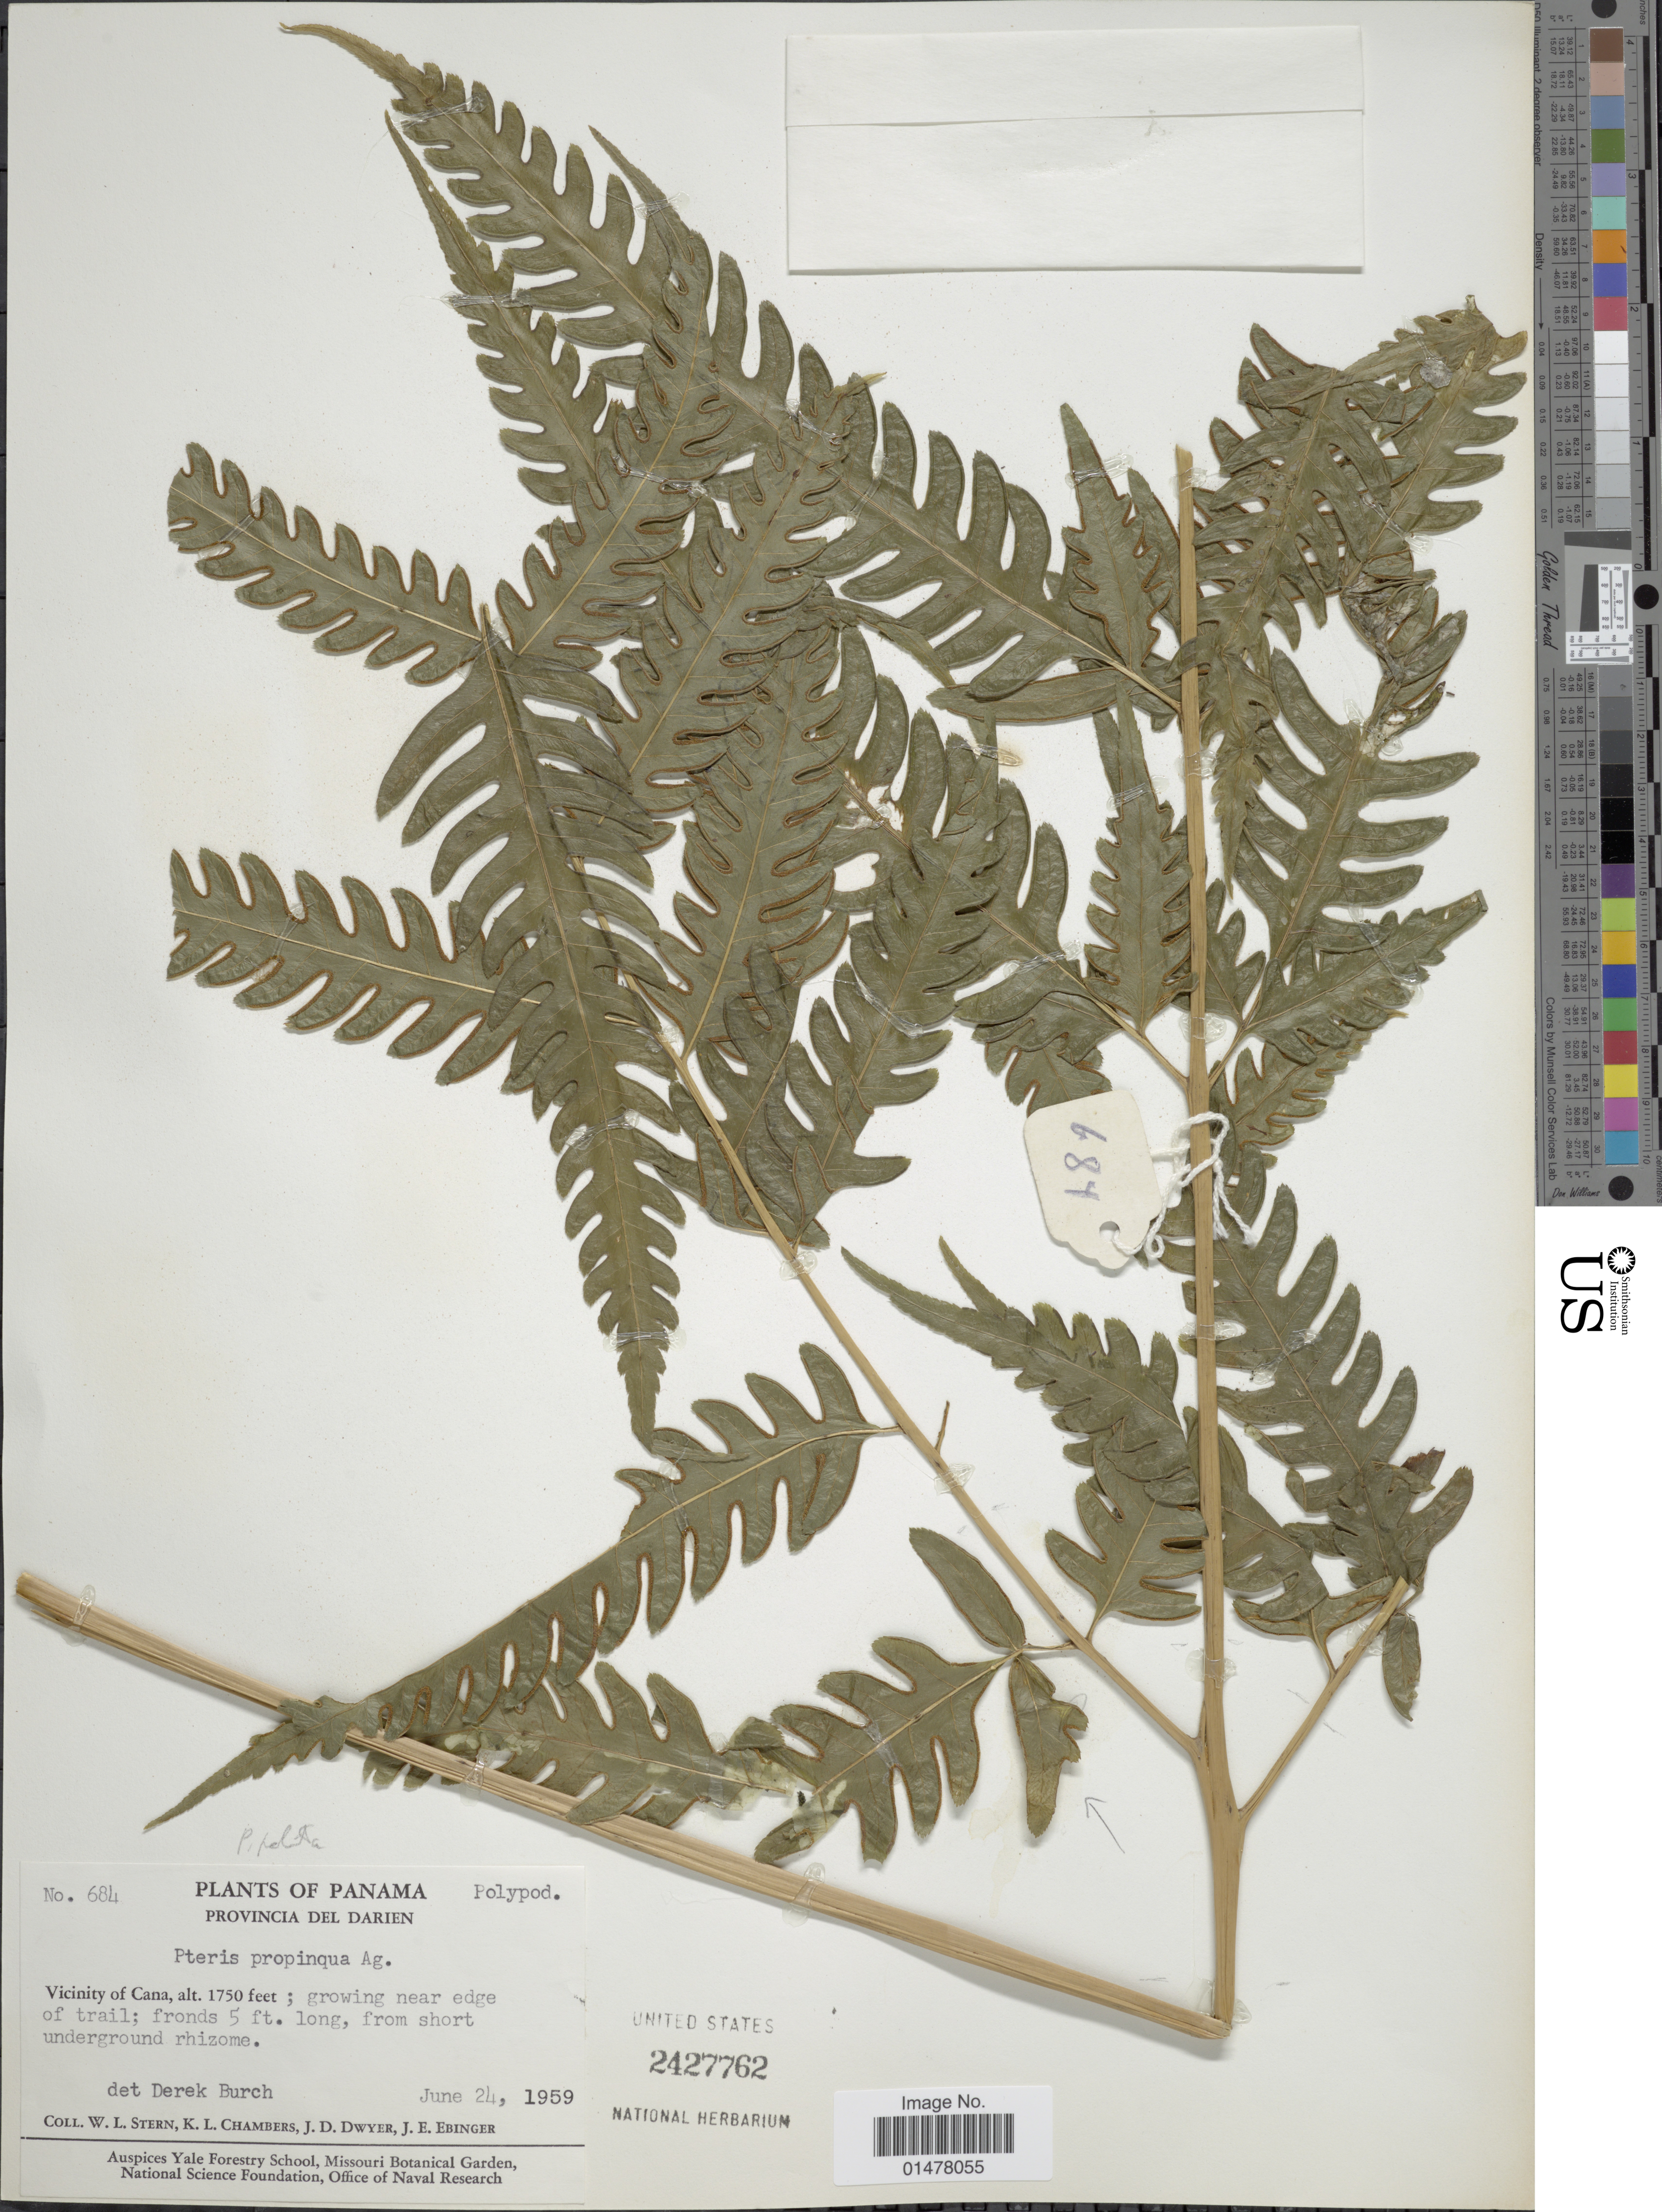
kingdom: Plantae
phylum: Tracheophyta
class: Polypodiopsida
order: Polypodiales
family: Pteridaceae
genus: Pteris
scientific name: Pteris propinqua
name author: J. Agardh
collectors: W. L. Stern, K. Chambers, J. D. Dwyer & J. Ebinger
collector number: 684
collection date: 1959-06-24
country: Panama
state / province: Darién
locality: PLants of Panama, Provincia del Darien, Vicinity of Cana, growing near edge of trail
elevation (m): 533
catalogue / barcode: US 2427762